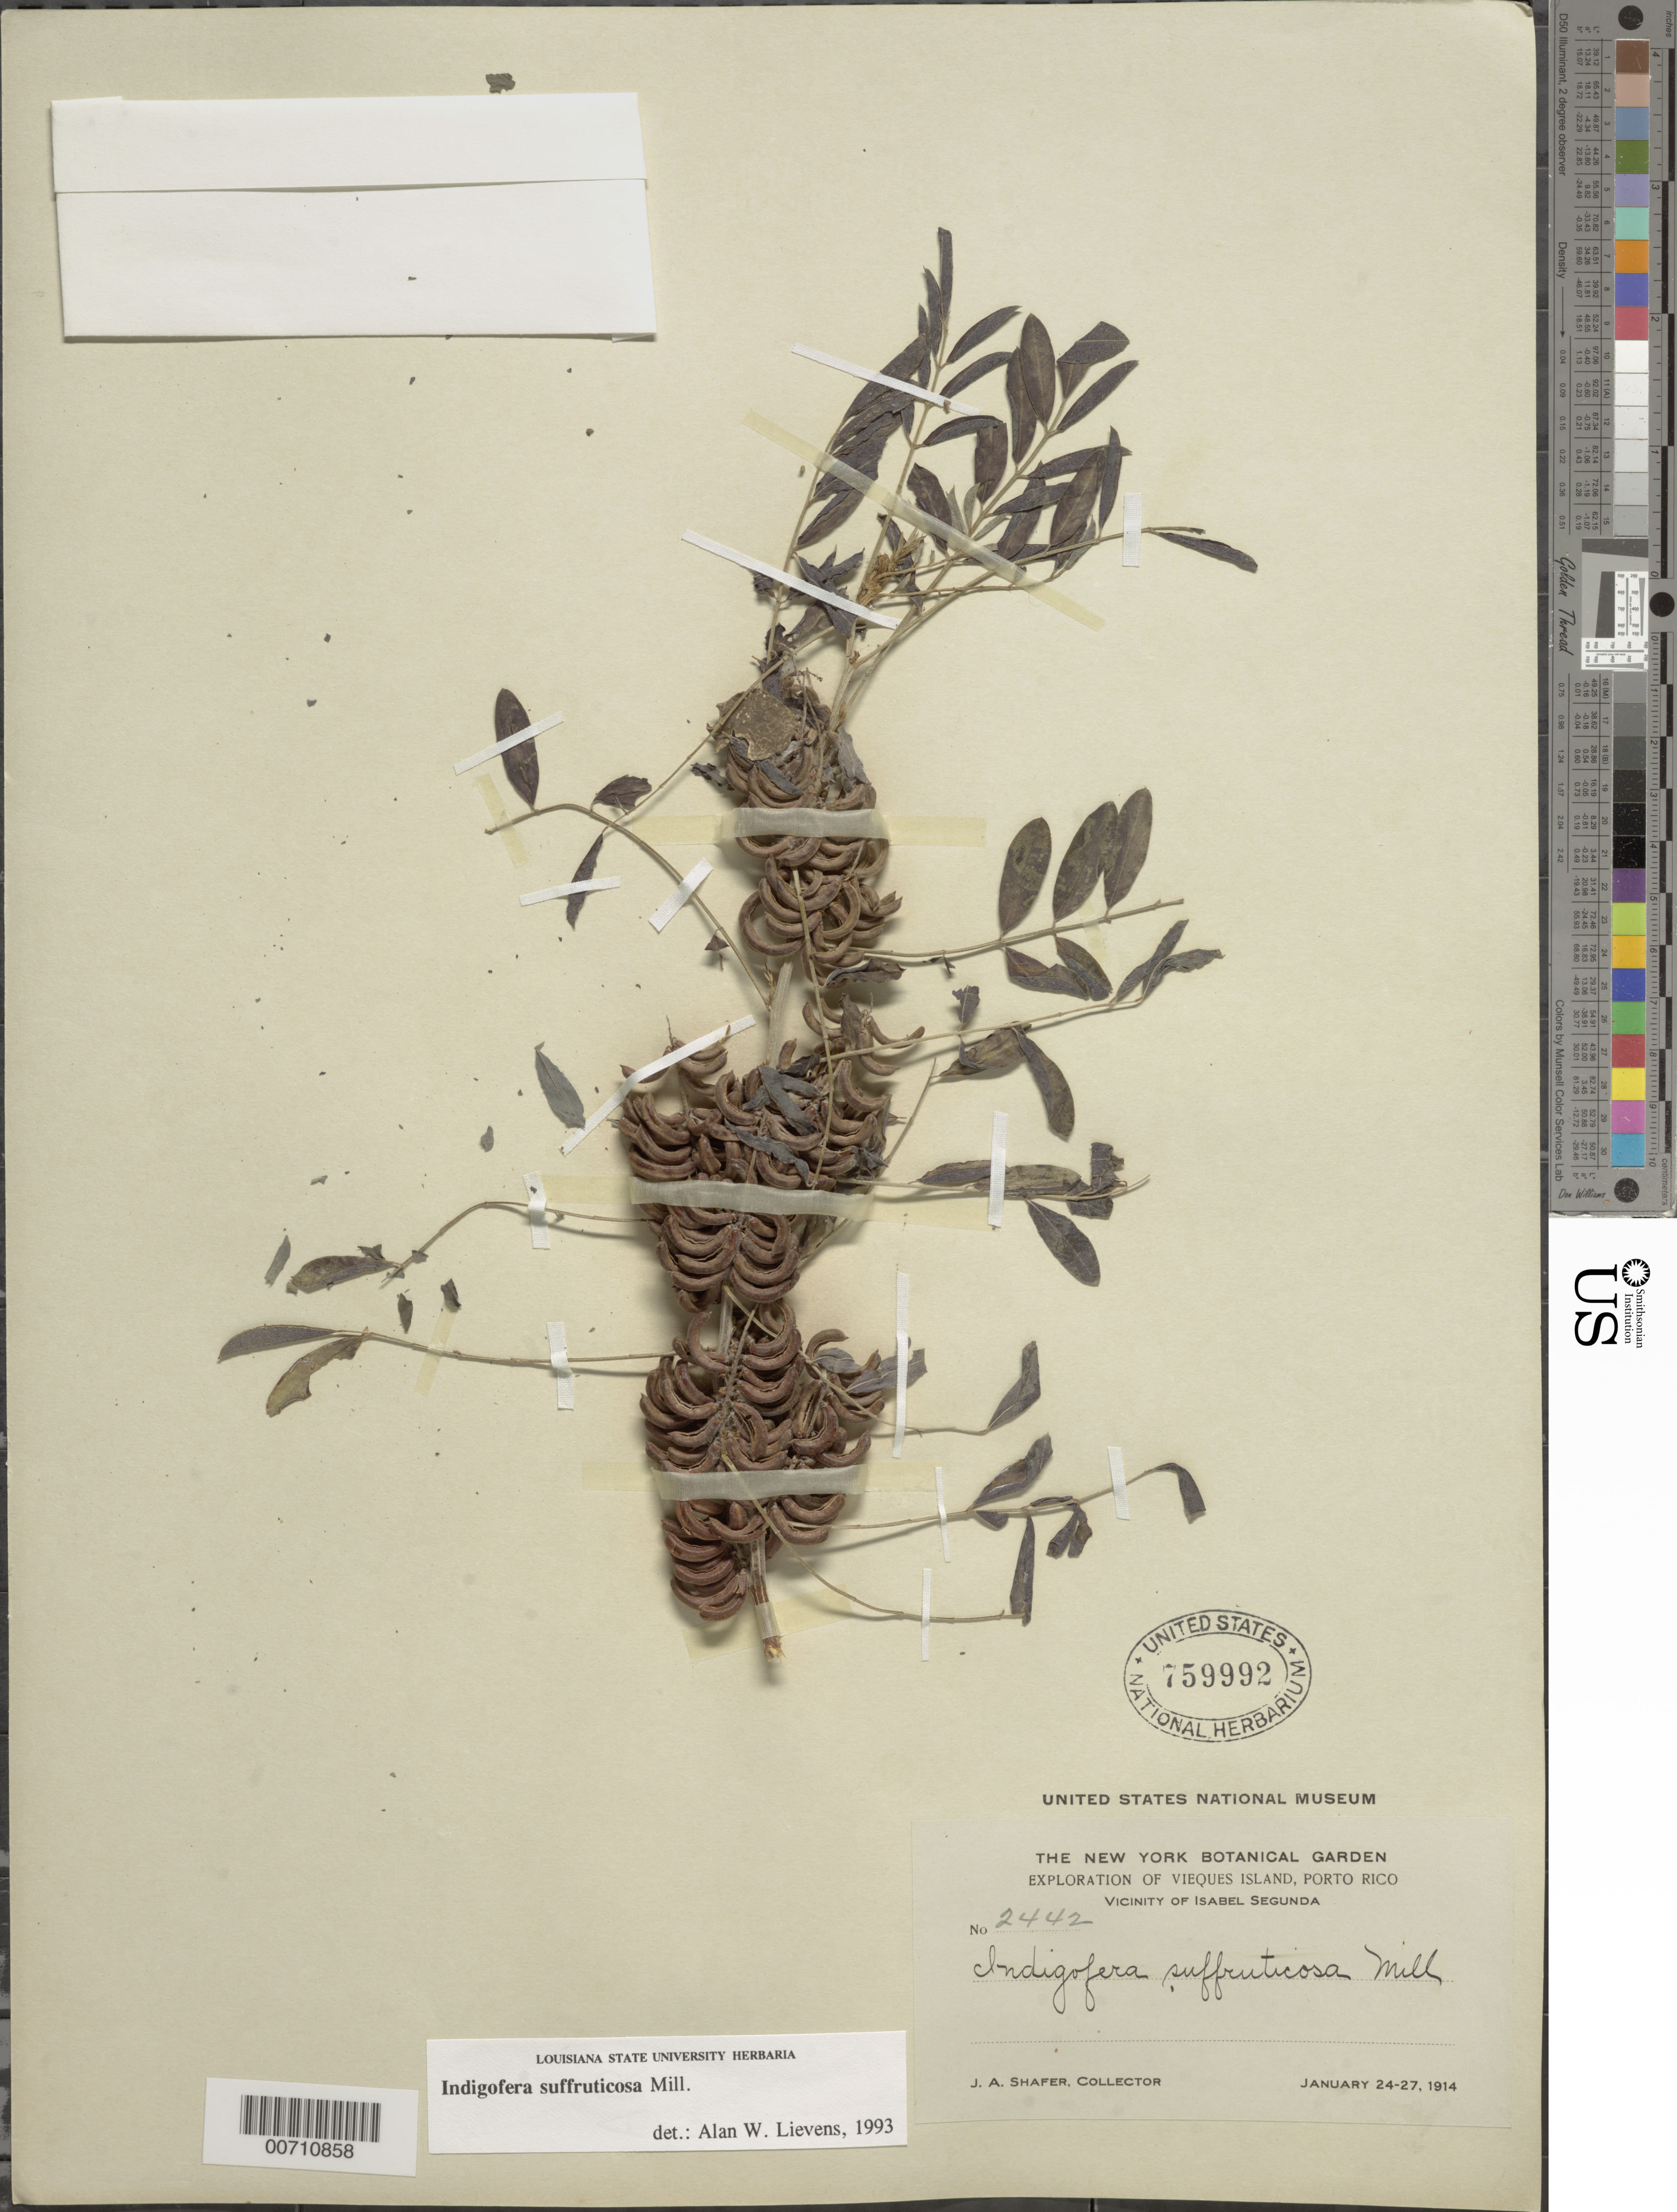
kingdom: Plantae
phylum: Tracheophyta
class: Magnoliopsida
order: Fabales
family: Fabaceae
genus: Indigofera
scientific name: Indigofera suffruticosa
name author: Mill.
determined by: Lievens, A. W., (LSU), Louisiana State University Herbarium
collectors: J. A. Shafer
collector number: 2442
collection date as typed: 24 Jan 1914 to 27 Jan 1914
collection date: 1914-01-24/1914-01-27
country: Puerto Rico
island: Vieques Island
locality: Isabel Segunda, vic of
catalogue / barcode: US 759992